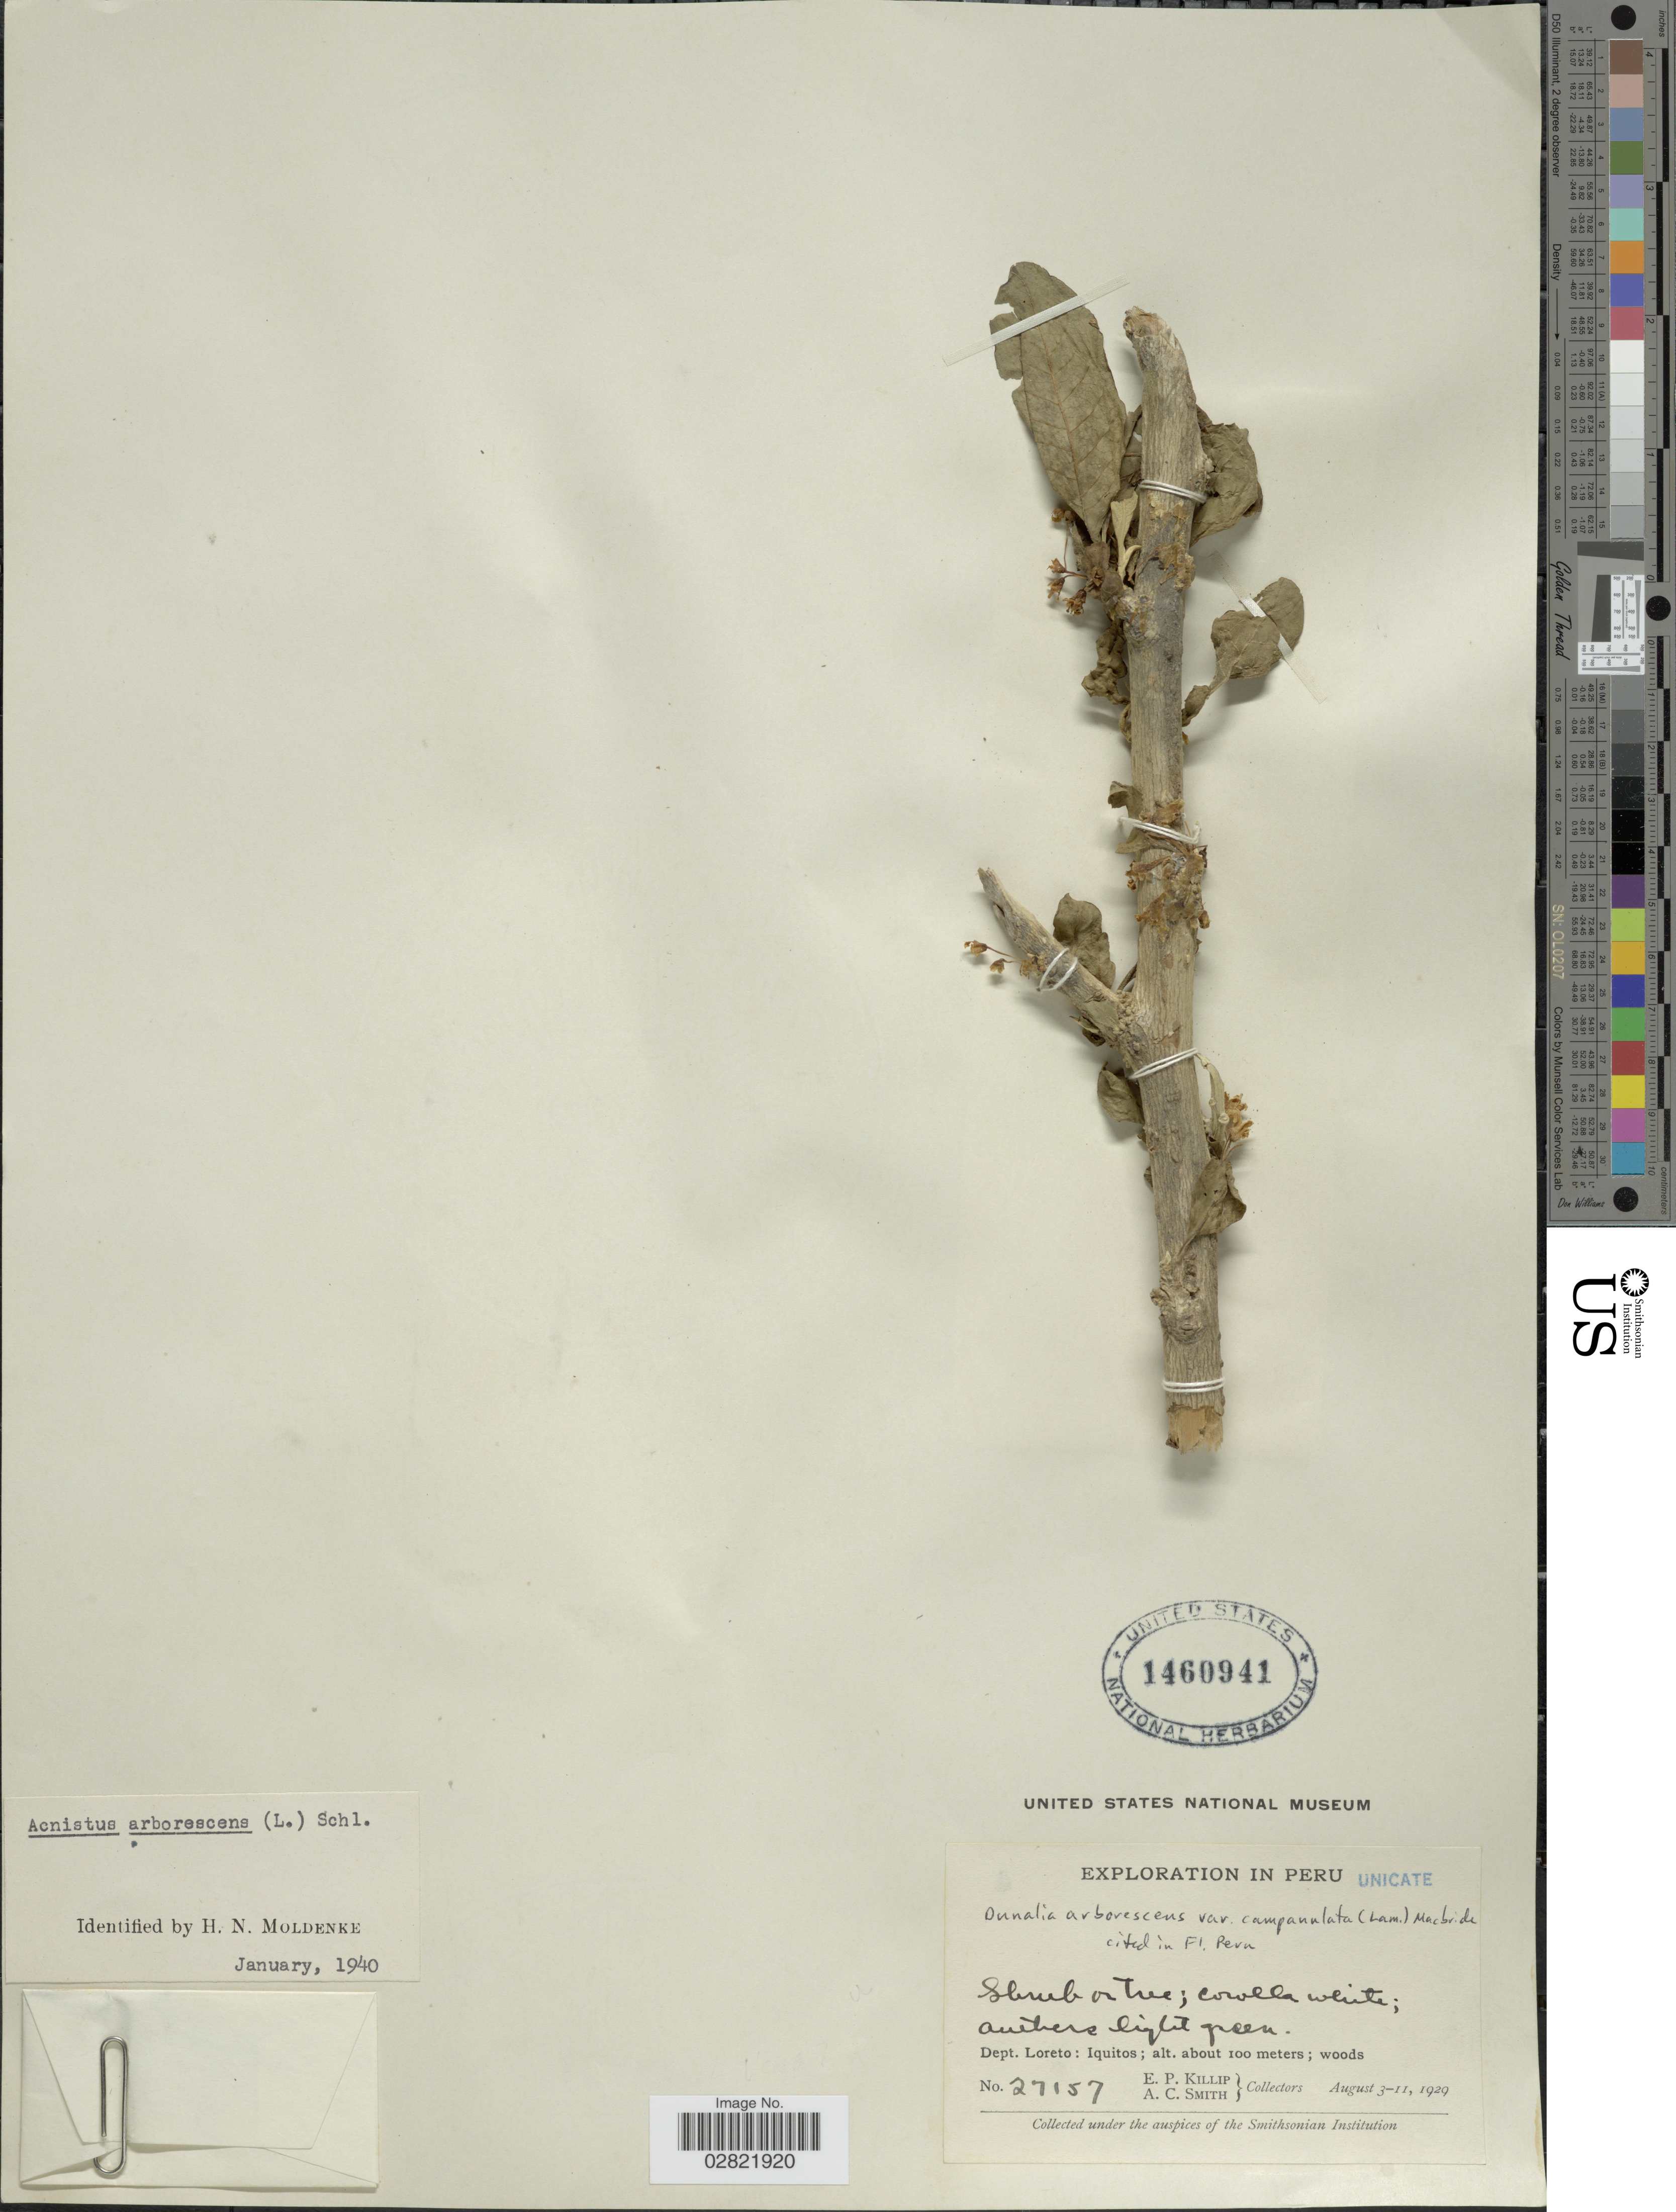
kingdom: Plantae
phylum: Tracheophyta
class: Magnoliopsida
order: Solanales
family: Solanaceae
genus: Acnistus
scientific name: Acnistus arborescens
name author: (L.) Schltdl.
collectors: E. P. Killip & A. C. Smith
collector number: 27157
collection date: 1929-08-03/1929-08-11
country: Peru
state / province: Loreto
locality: Dept. Loreto: Iquitos.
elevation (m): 100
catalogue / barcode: US 1460941